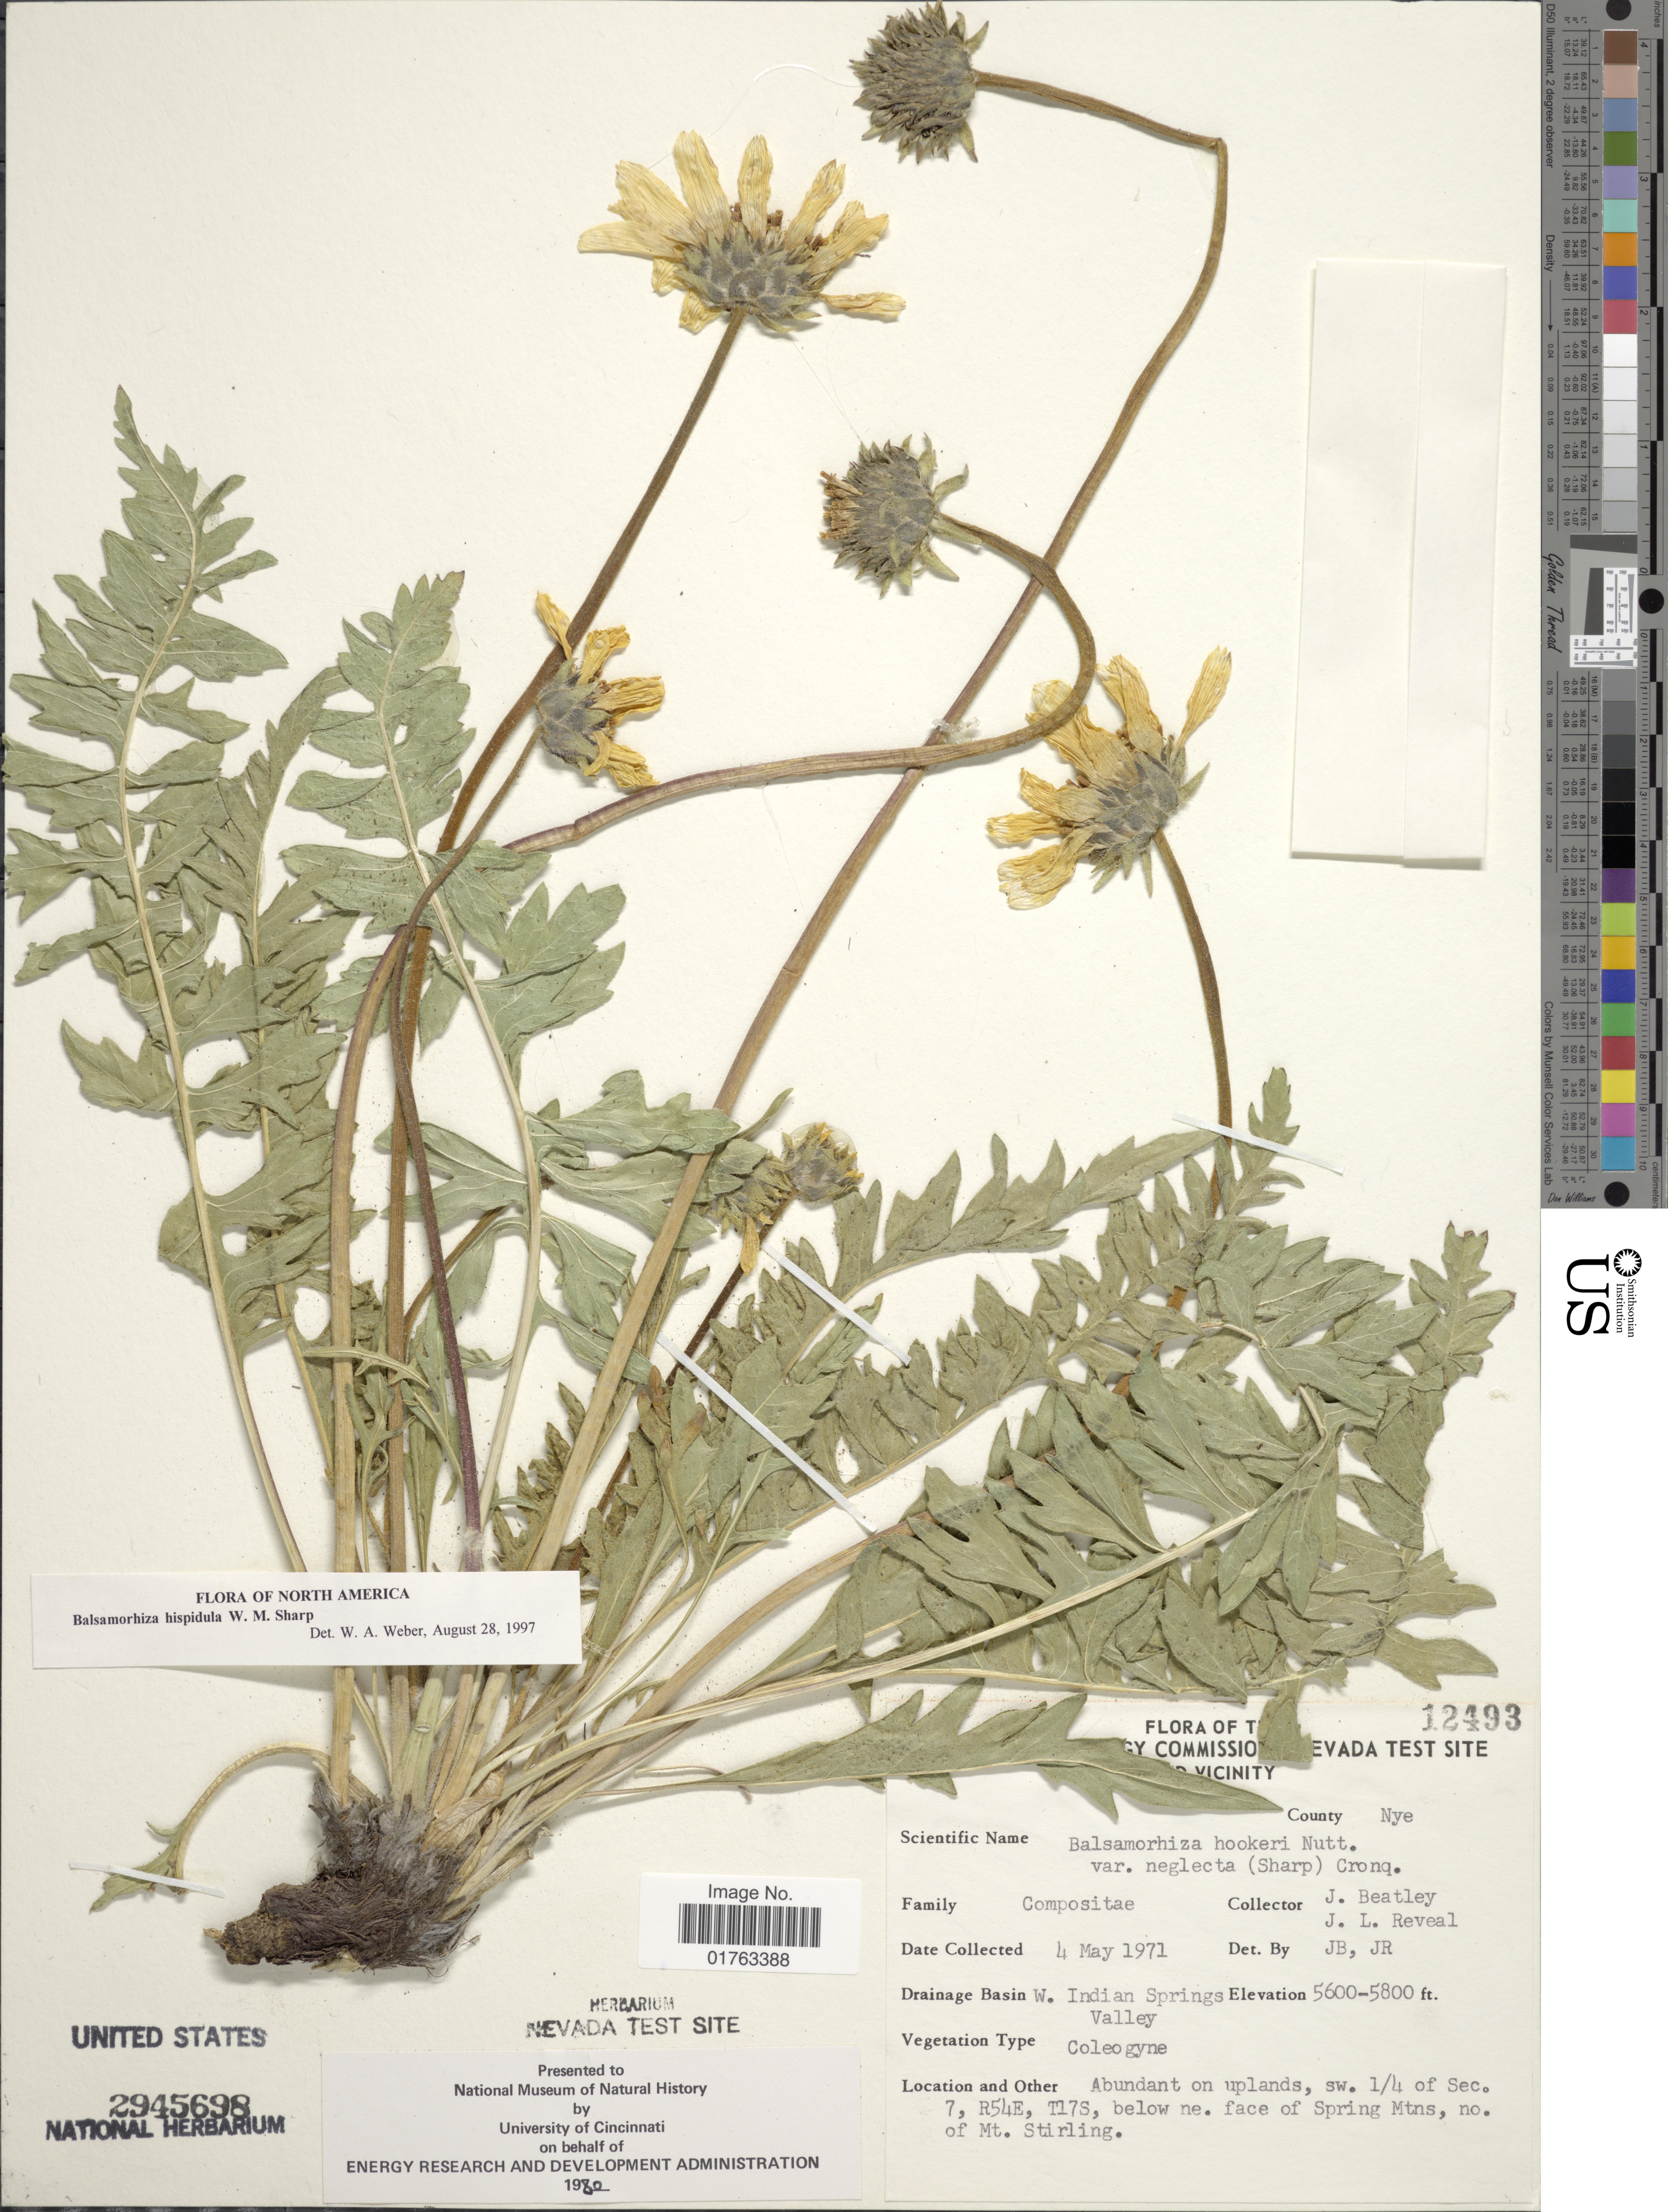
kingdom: Plantae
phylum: Tracheophyta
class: Magnoliopsida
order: Asterales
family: Asteraceae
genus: Balsamorhiza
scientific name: Balsamorhiza hispidula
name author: W.M. Sharp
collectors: J. C. Beatley & J. L. Reveal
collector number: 12493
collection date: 1971-05-04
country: United States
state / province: Nevada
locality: W. Indian Springs valley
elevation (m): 1707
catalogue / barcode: US 2945698